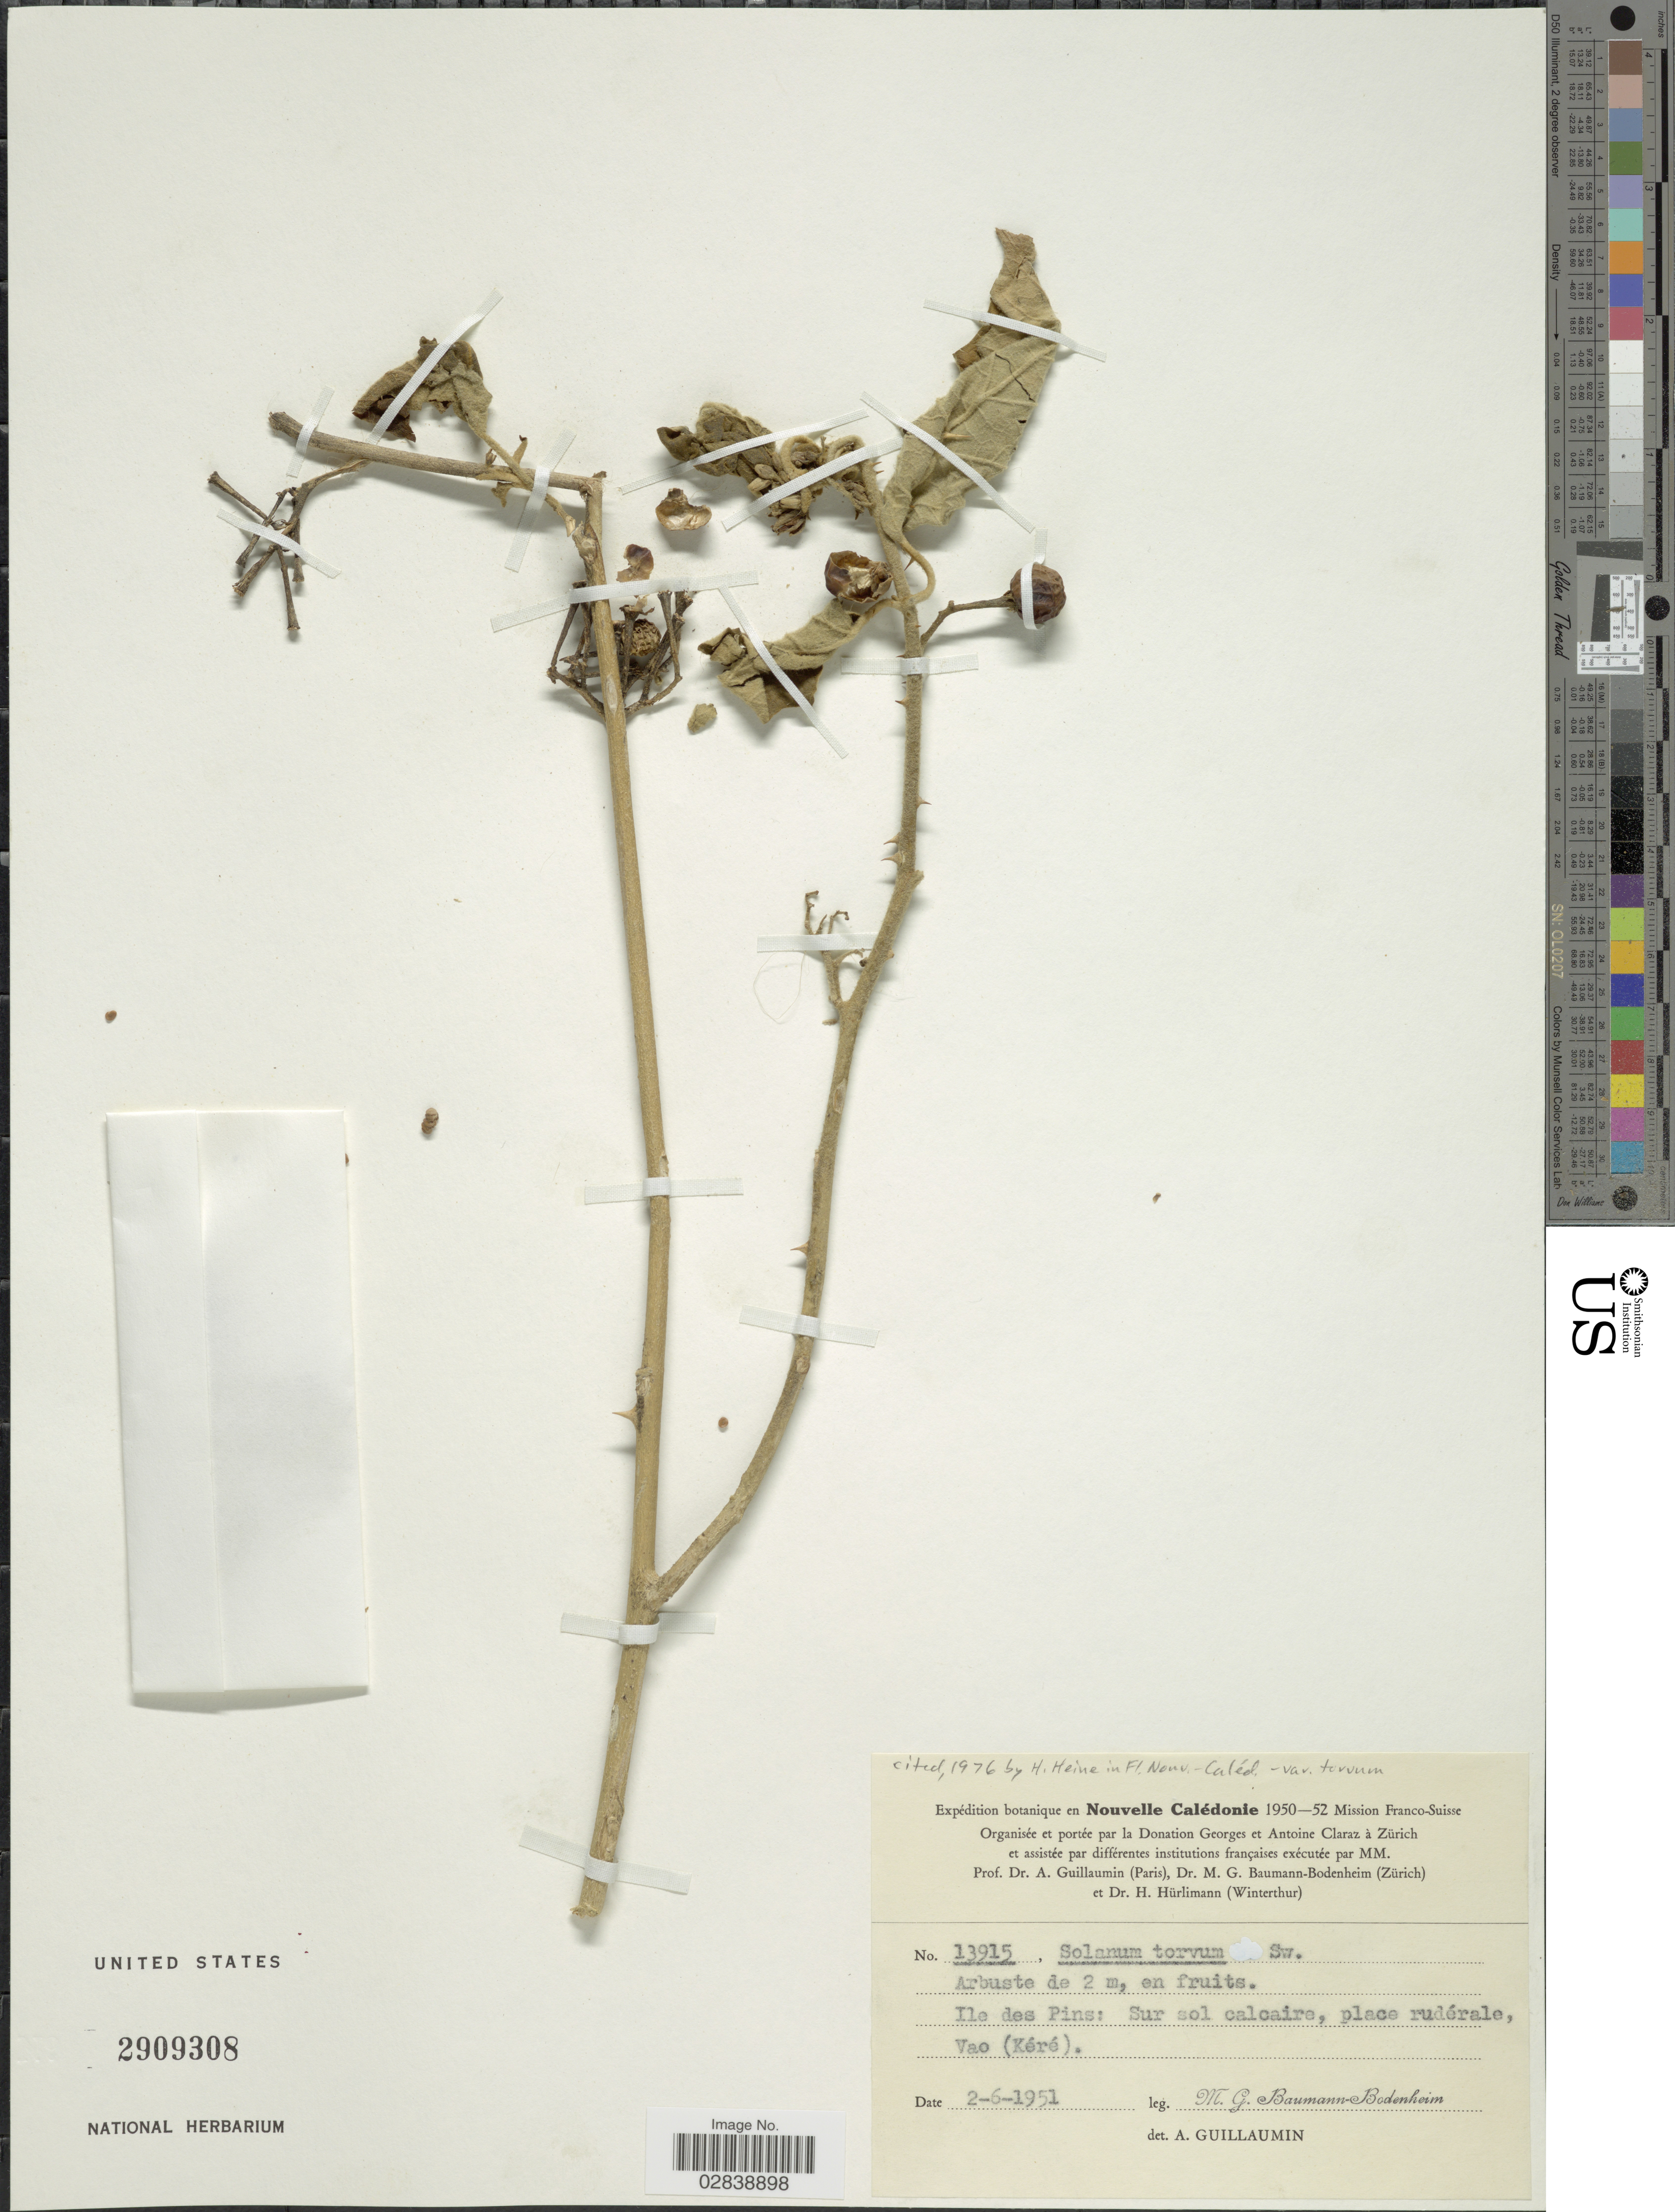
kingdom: Plantae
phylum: Tracheophyta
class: Magnoliopsida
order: Solanales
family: Solanaceae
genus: Solanum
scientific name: Solanum torvum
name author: Sw.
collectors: M. G. Baumann-Bodenheim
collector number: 13915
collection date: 1951-06-02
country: New Caledonia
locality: Ile des Pins: Sur sol calcaire, place rudérale, Vao (Kéré).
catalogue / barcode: US 2909308